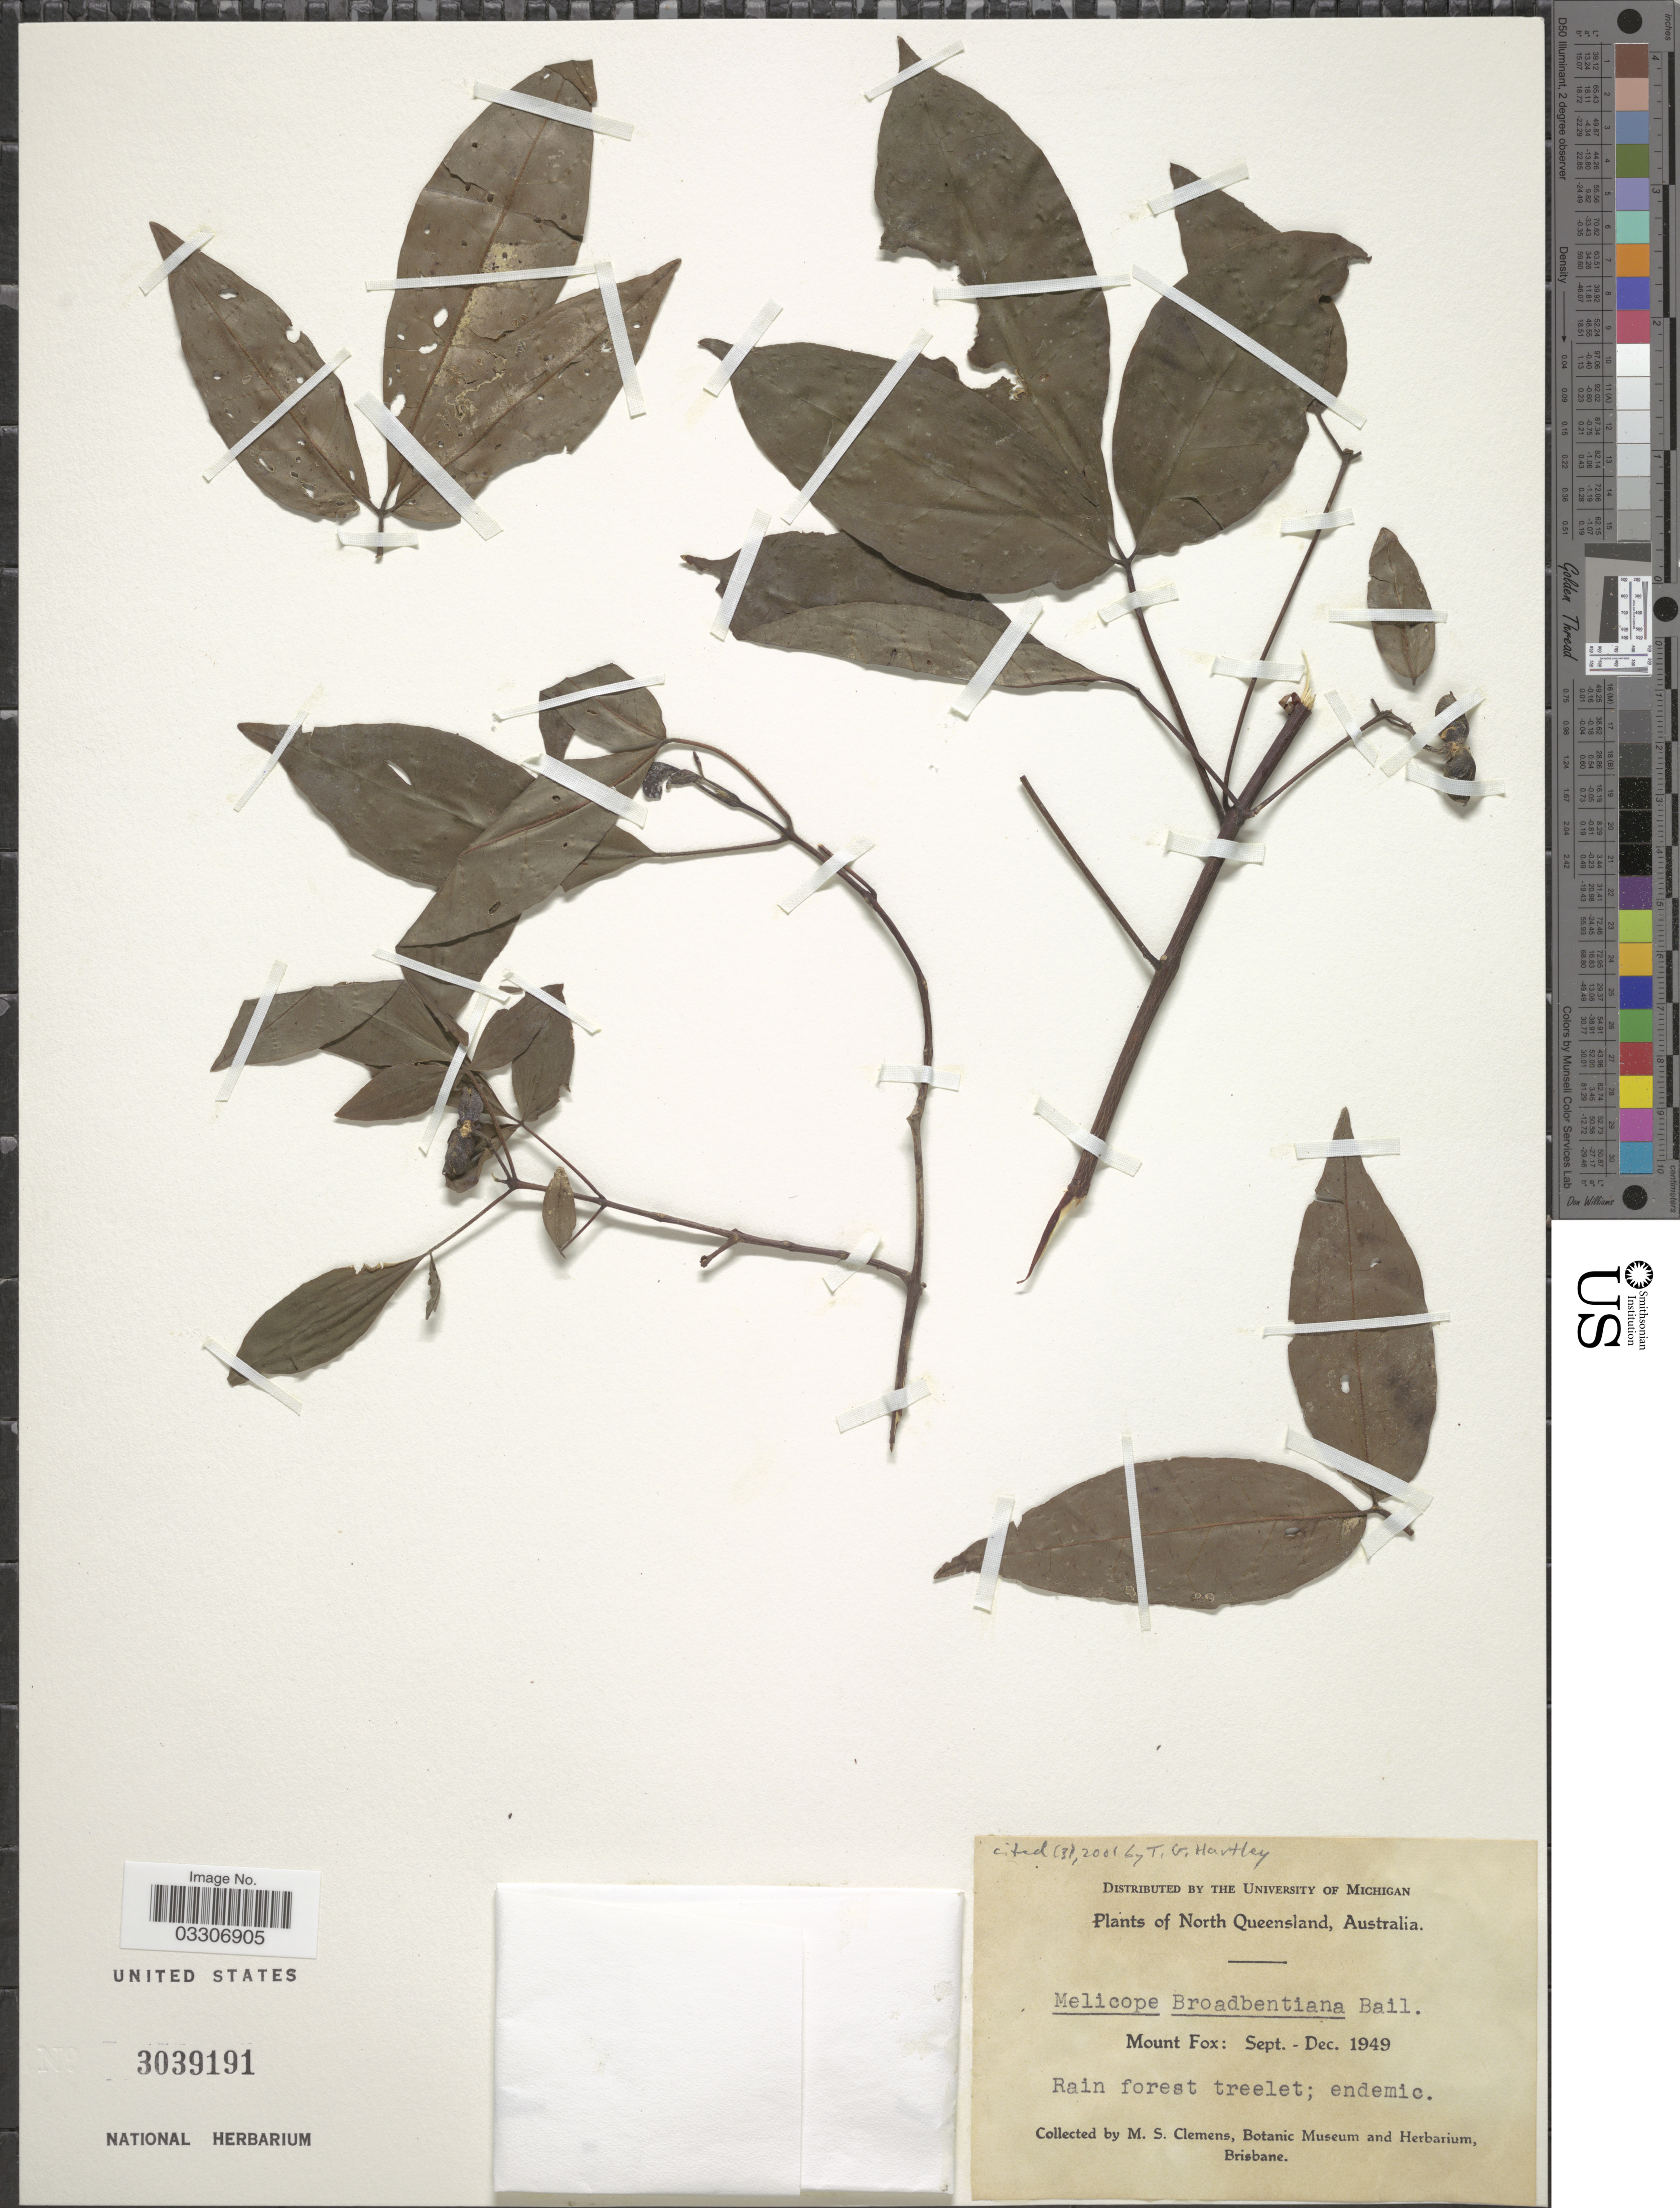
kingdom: Plantae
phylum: Tracheophyta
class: Magnoliopsida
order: Sapindales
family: Rutaceae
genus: Melicope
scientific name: Melicope broadbentiana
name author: F.M. Bailey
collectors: M. S. Clemens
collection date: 1949-09/1949-12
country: Australia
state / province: Queensland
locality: North Queensland. Mount Fox.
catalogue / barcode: US 3039191